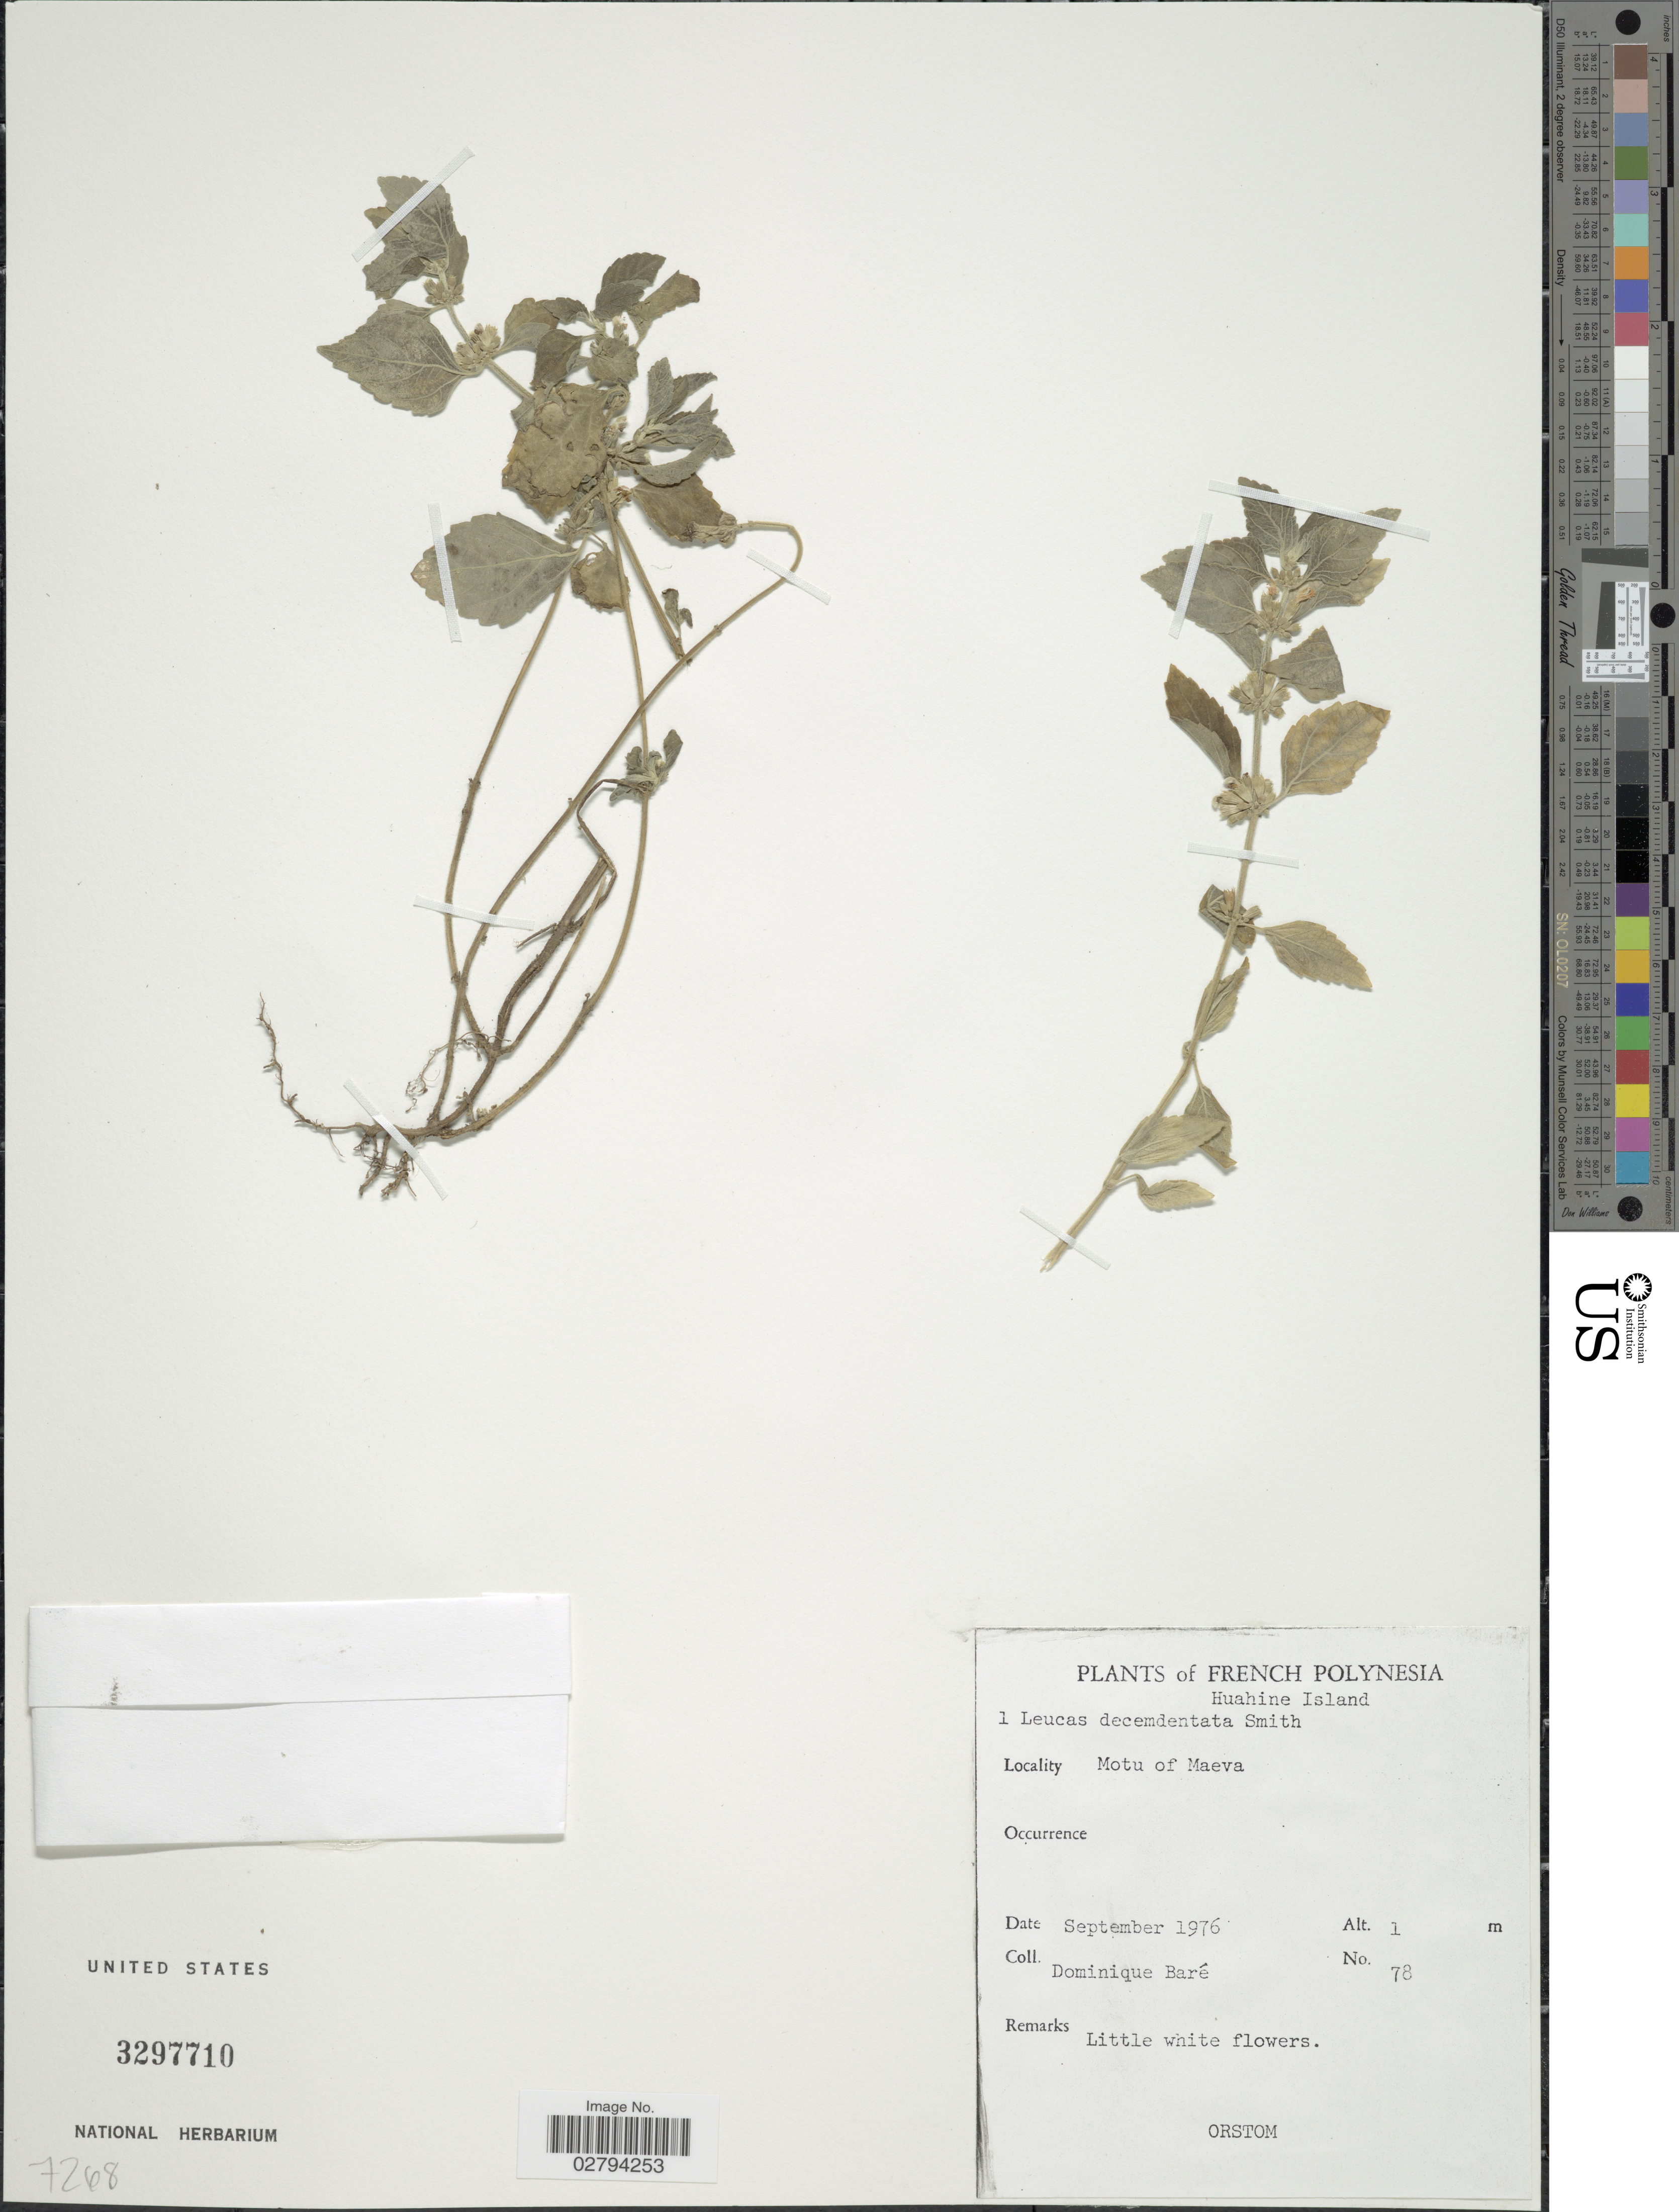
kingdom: Plantae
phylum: Tracheophyta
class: Magnoliopsida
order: Lamiales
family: Lamiaceae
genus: Leucas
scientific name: Leucas decemdentata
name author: (Willd.) Sm.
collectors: D. Baré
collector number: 78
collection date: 1976-09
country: French Polynesia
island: Huahine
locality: Huahine Island, Motu of Maeva.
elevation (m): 1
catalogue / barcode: US 3297710